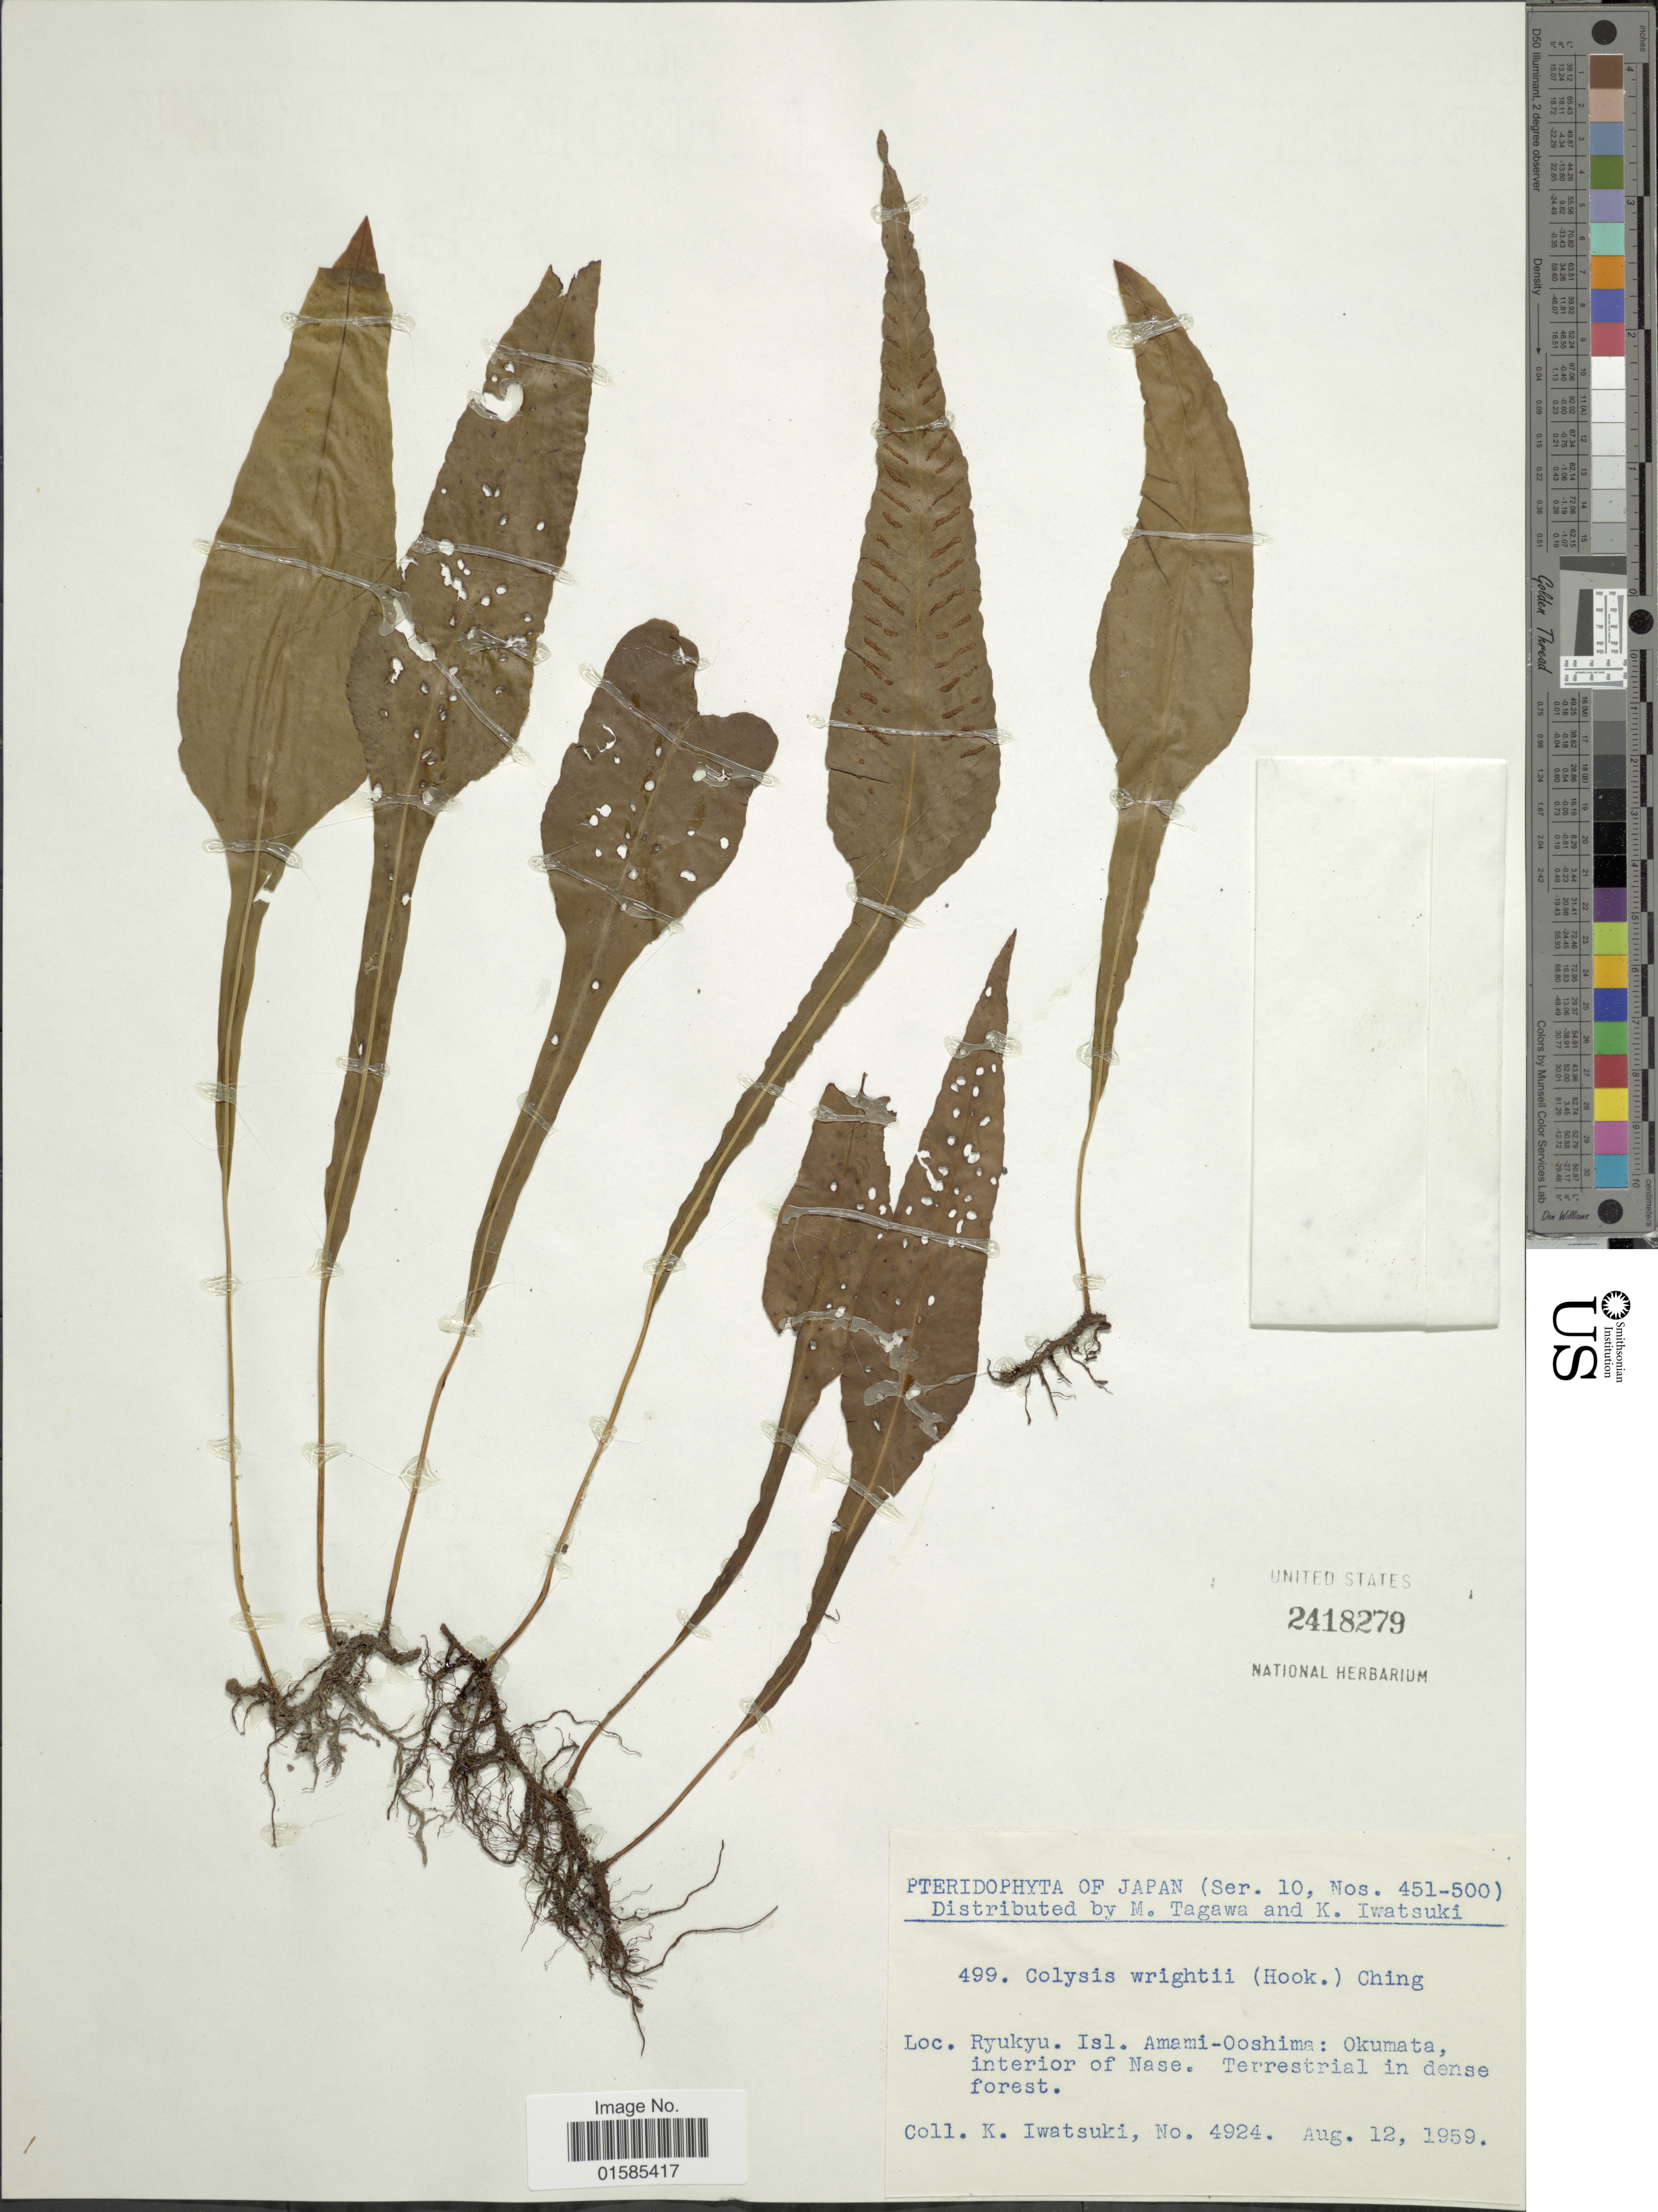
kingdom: Plantae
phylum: Tracheophyta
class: Polypodiopsida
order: Polypodiales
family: Polypodiaceae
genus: Leptochilus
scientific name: Leptochilus wrightii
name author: (Hook.) X.C. Zhang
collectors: K. Iwatsuki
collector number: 4924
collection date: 1959-08-12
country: Japan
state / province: Okinawa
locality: Japan, Ryukyu. Isl. Amami-Ooshima: okumata, interior of Nase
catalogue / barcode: US 2418279